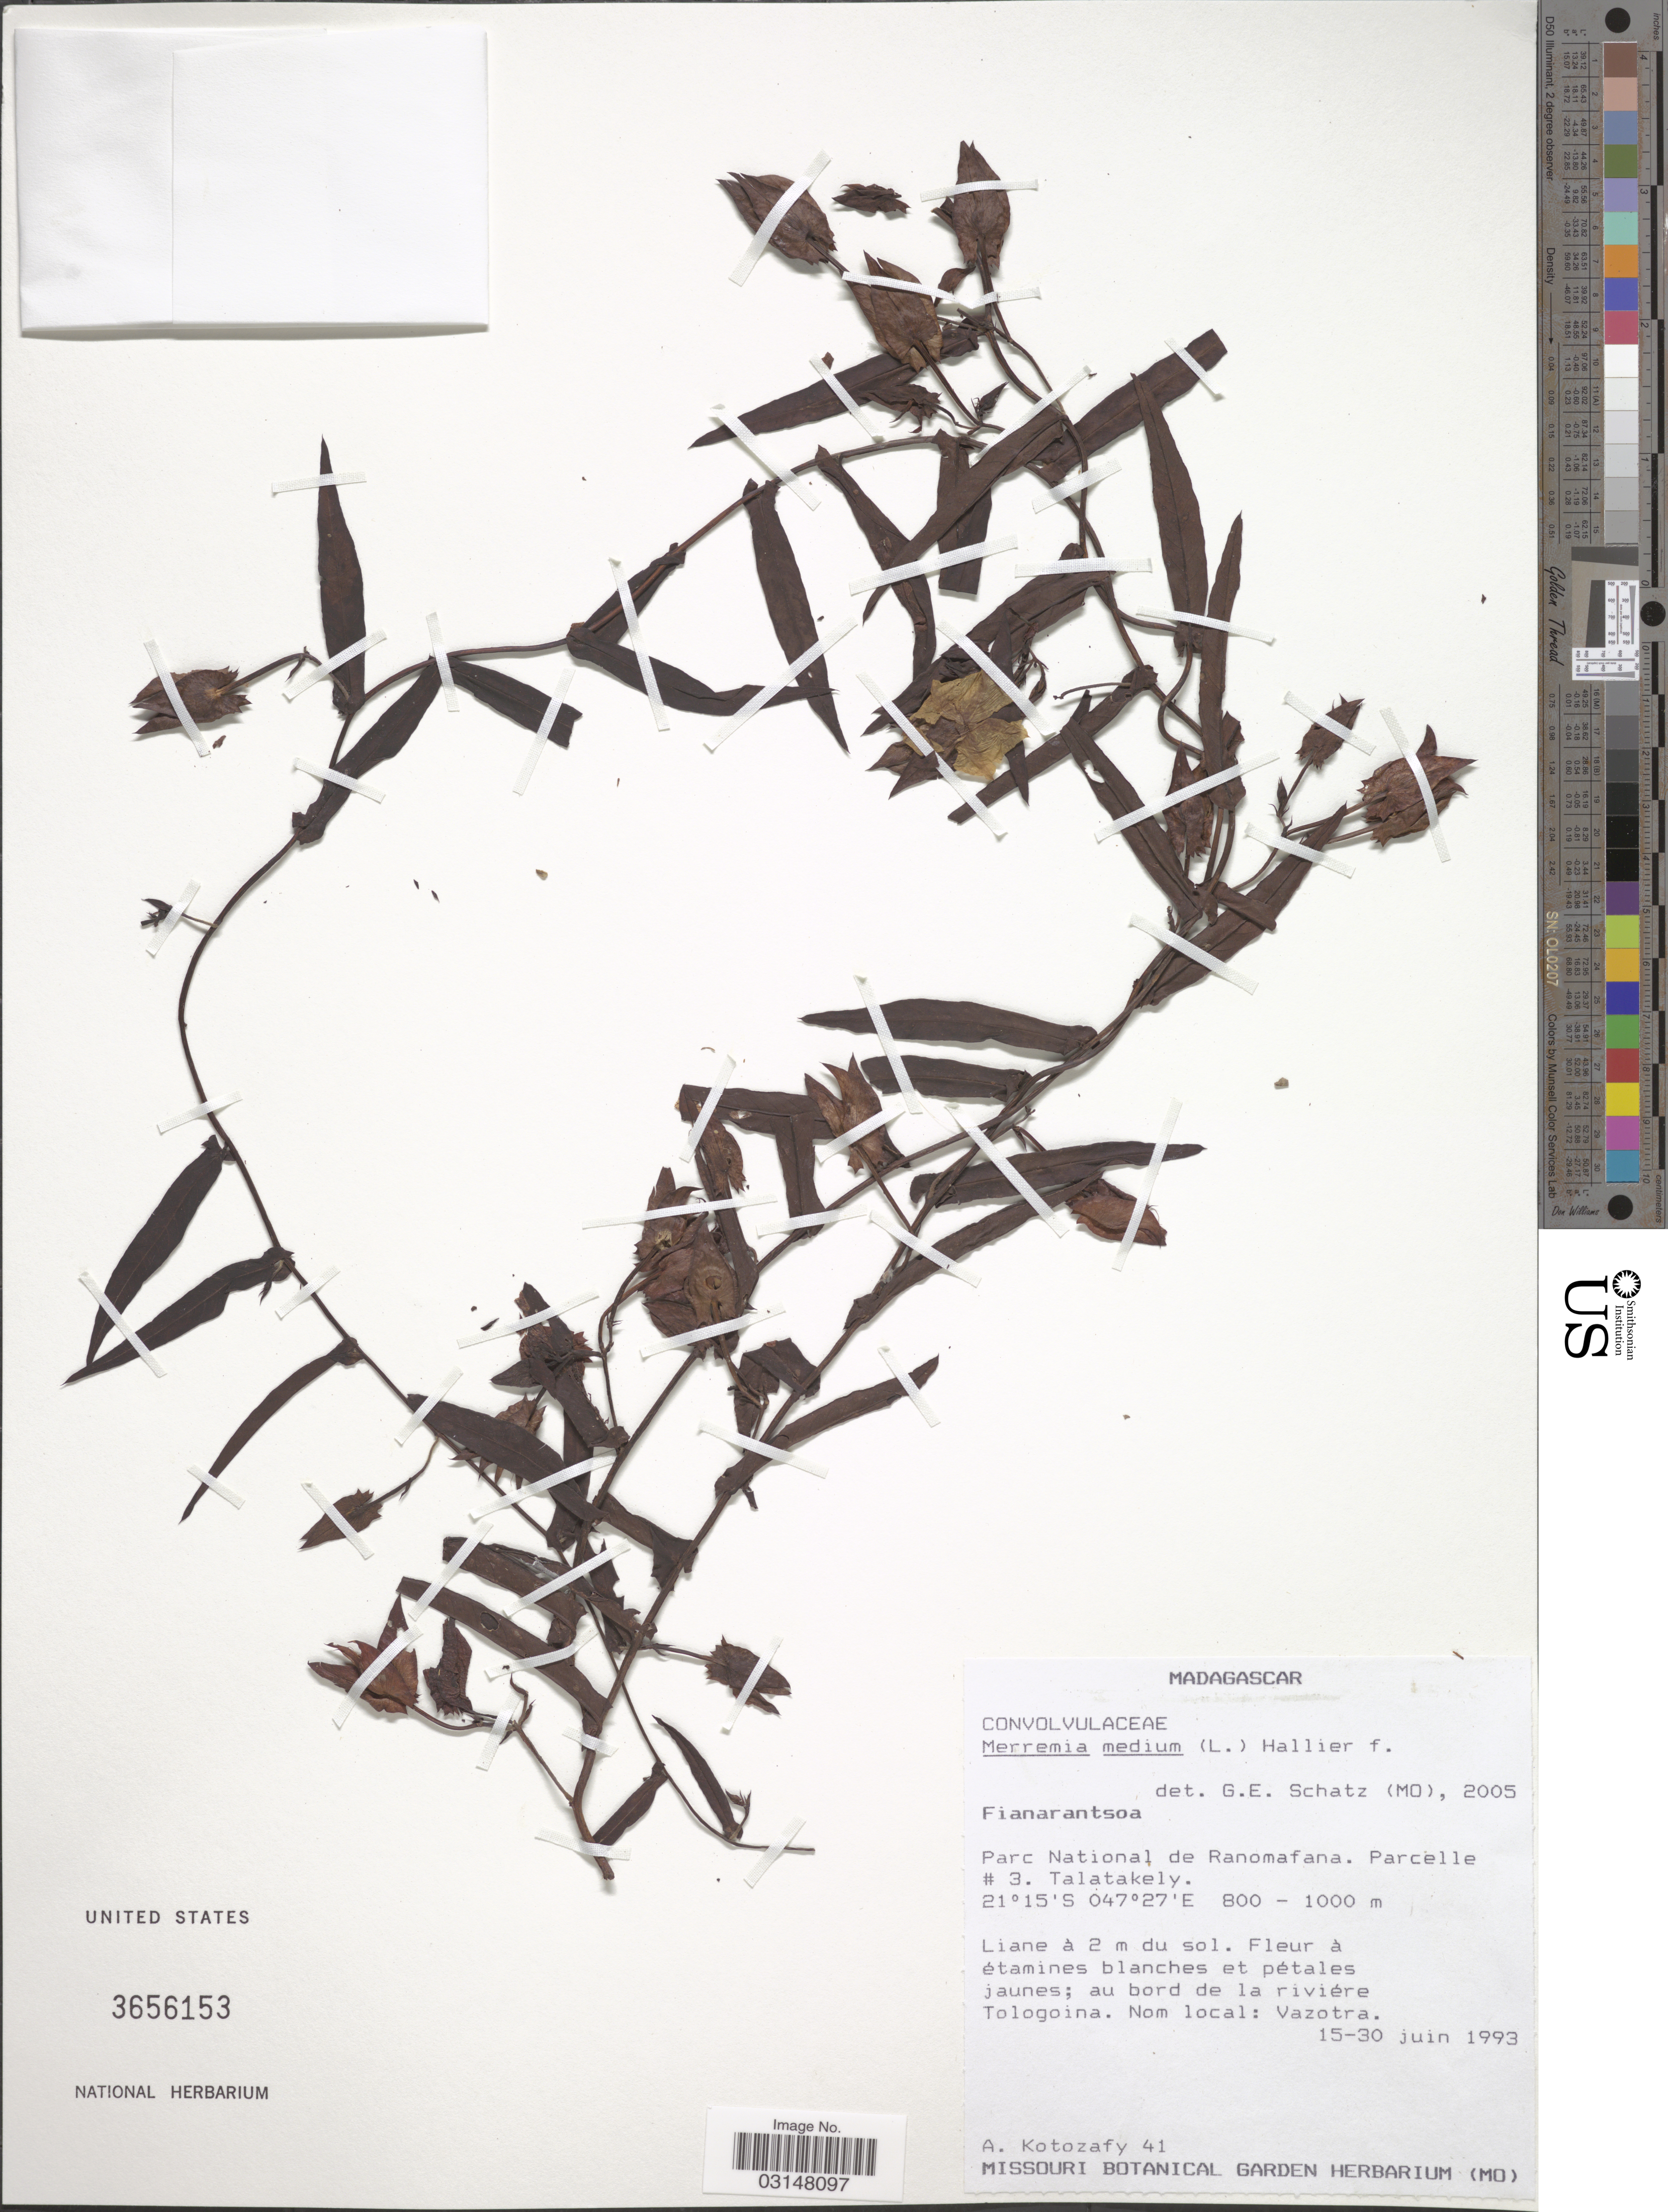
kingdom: Plantae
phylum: Tracheophyta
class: Magnoliopsida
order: Solanales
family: Convolvulaceae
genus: Xenostegia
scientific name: Xenostegia medium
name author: (L.) A. R. Simões & Staples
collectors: A. Kotozafy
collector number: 41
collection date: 1993-06-15/1993-06-30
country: Madagascar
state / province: Vatovavy Fitovinany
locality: Parc National de Ranomafana. Parcelle #3. Talatakely.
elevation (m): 800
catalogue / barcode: US 3656153